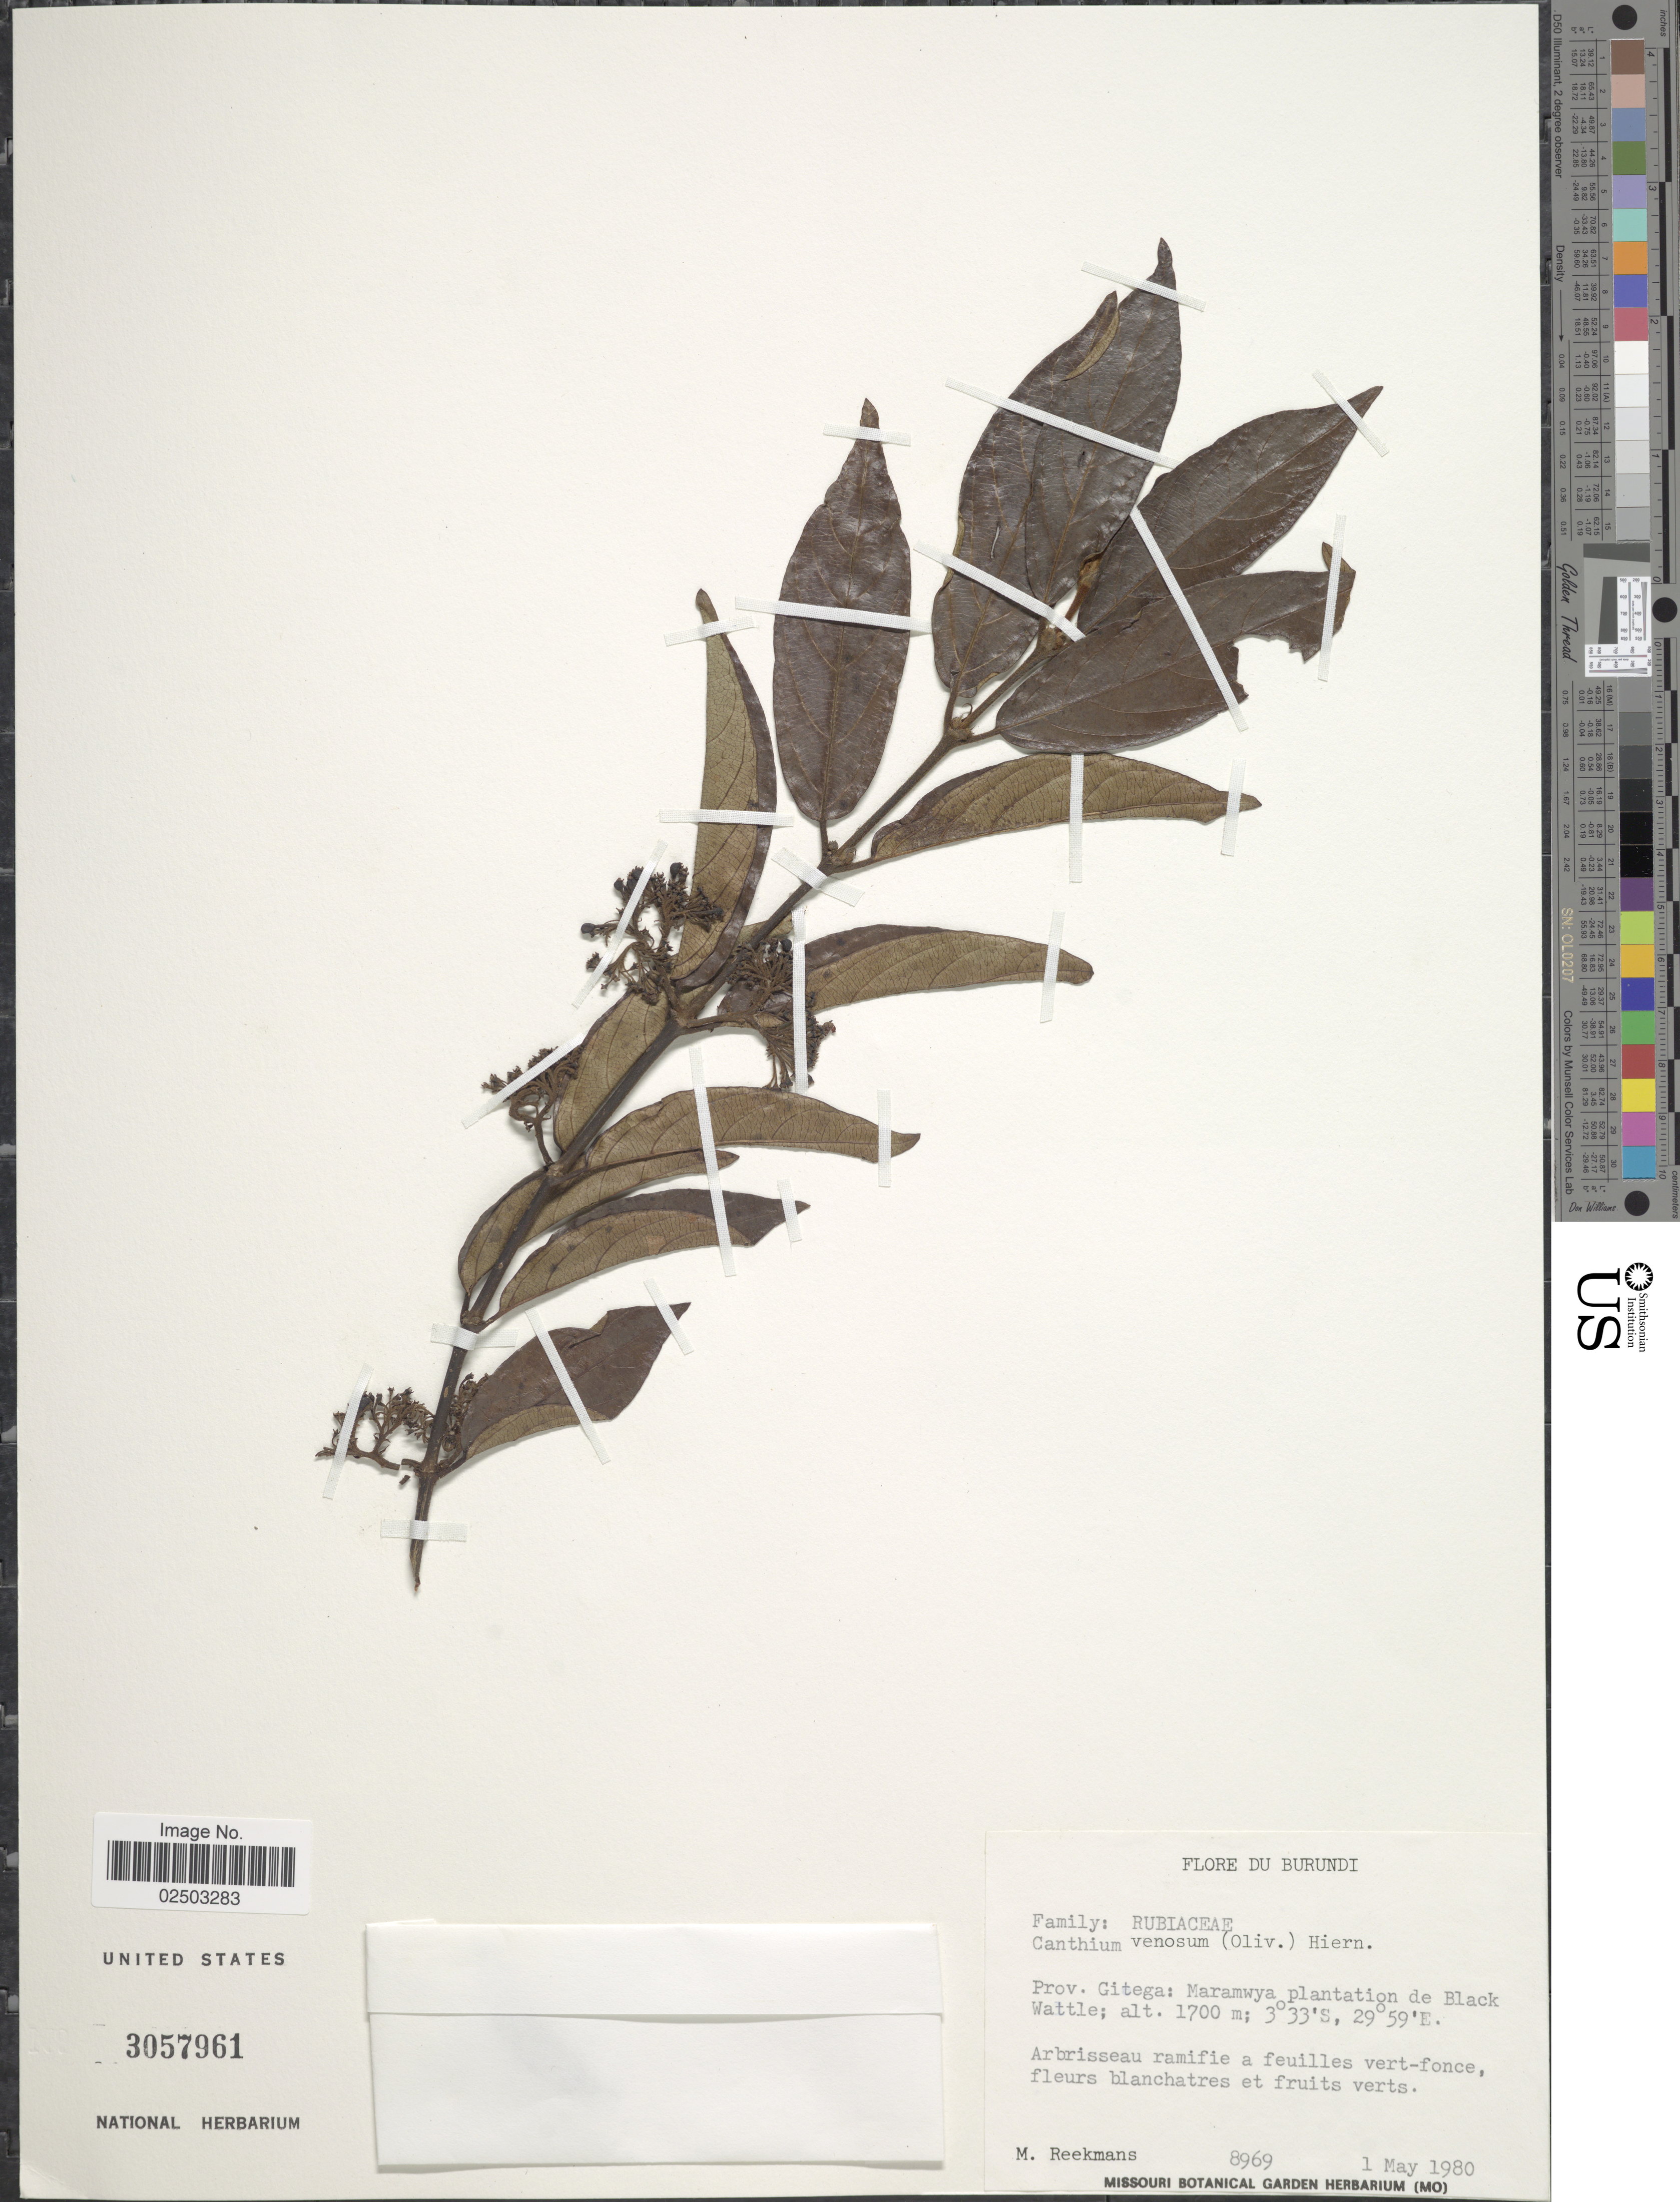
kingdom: Plantae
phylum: Tracheophyta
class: Magnoliopsida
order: Gentianales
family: Rubiaceae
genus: Canthium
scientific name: Canthium venosum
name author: (Oliv.) Hiern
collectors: M. Reekmans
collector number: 8969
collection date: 1980-05-01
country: Burundi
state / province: Gitega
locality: Maramwya plantation de Black Wattle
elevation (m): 1700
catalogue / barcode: US 3057961